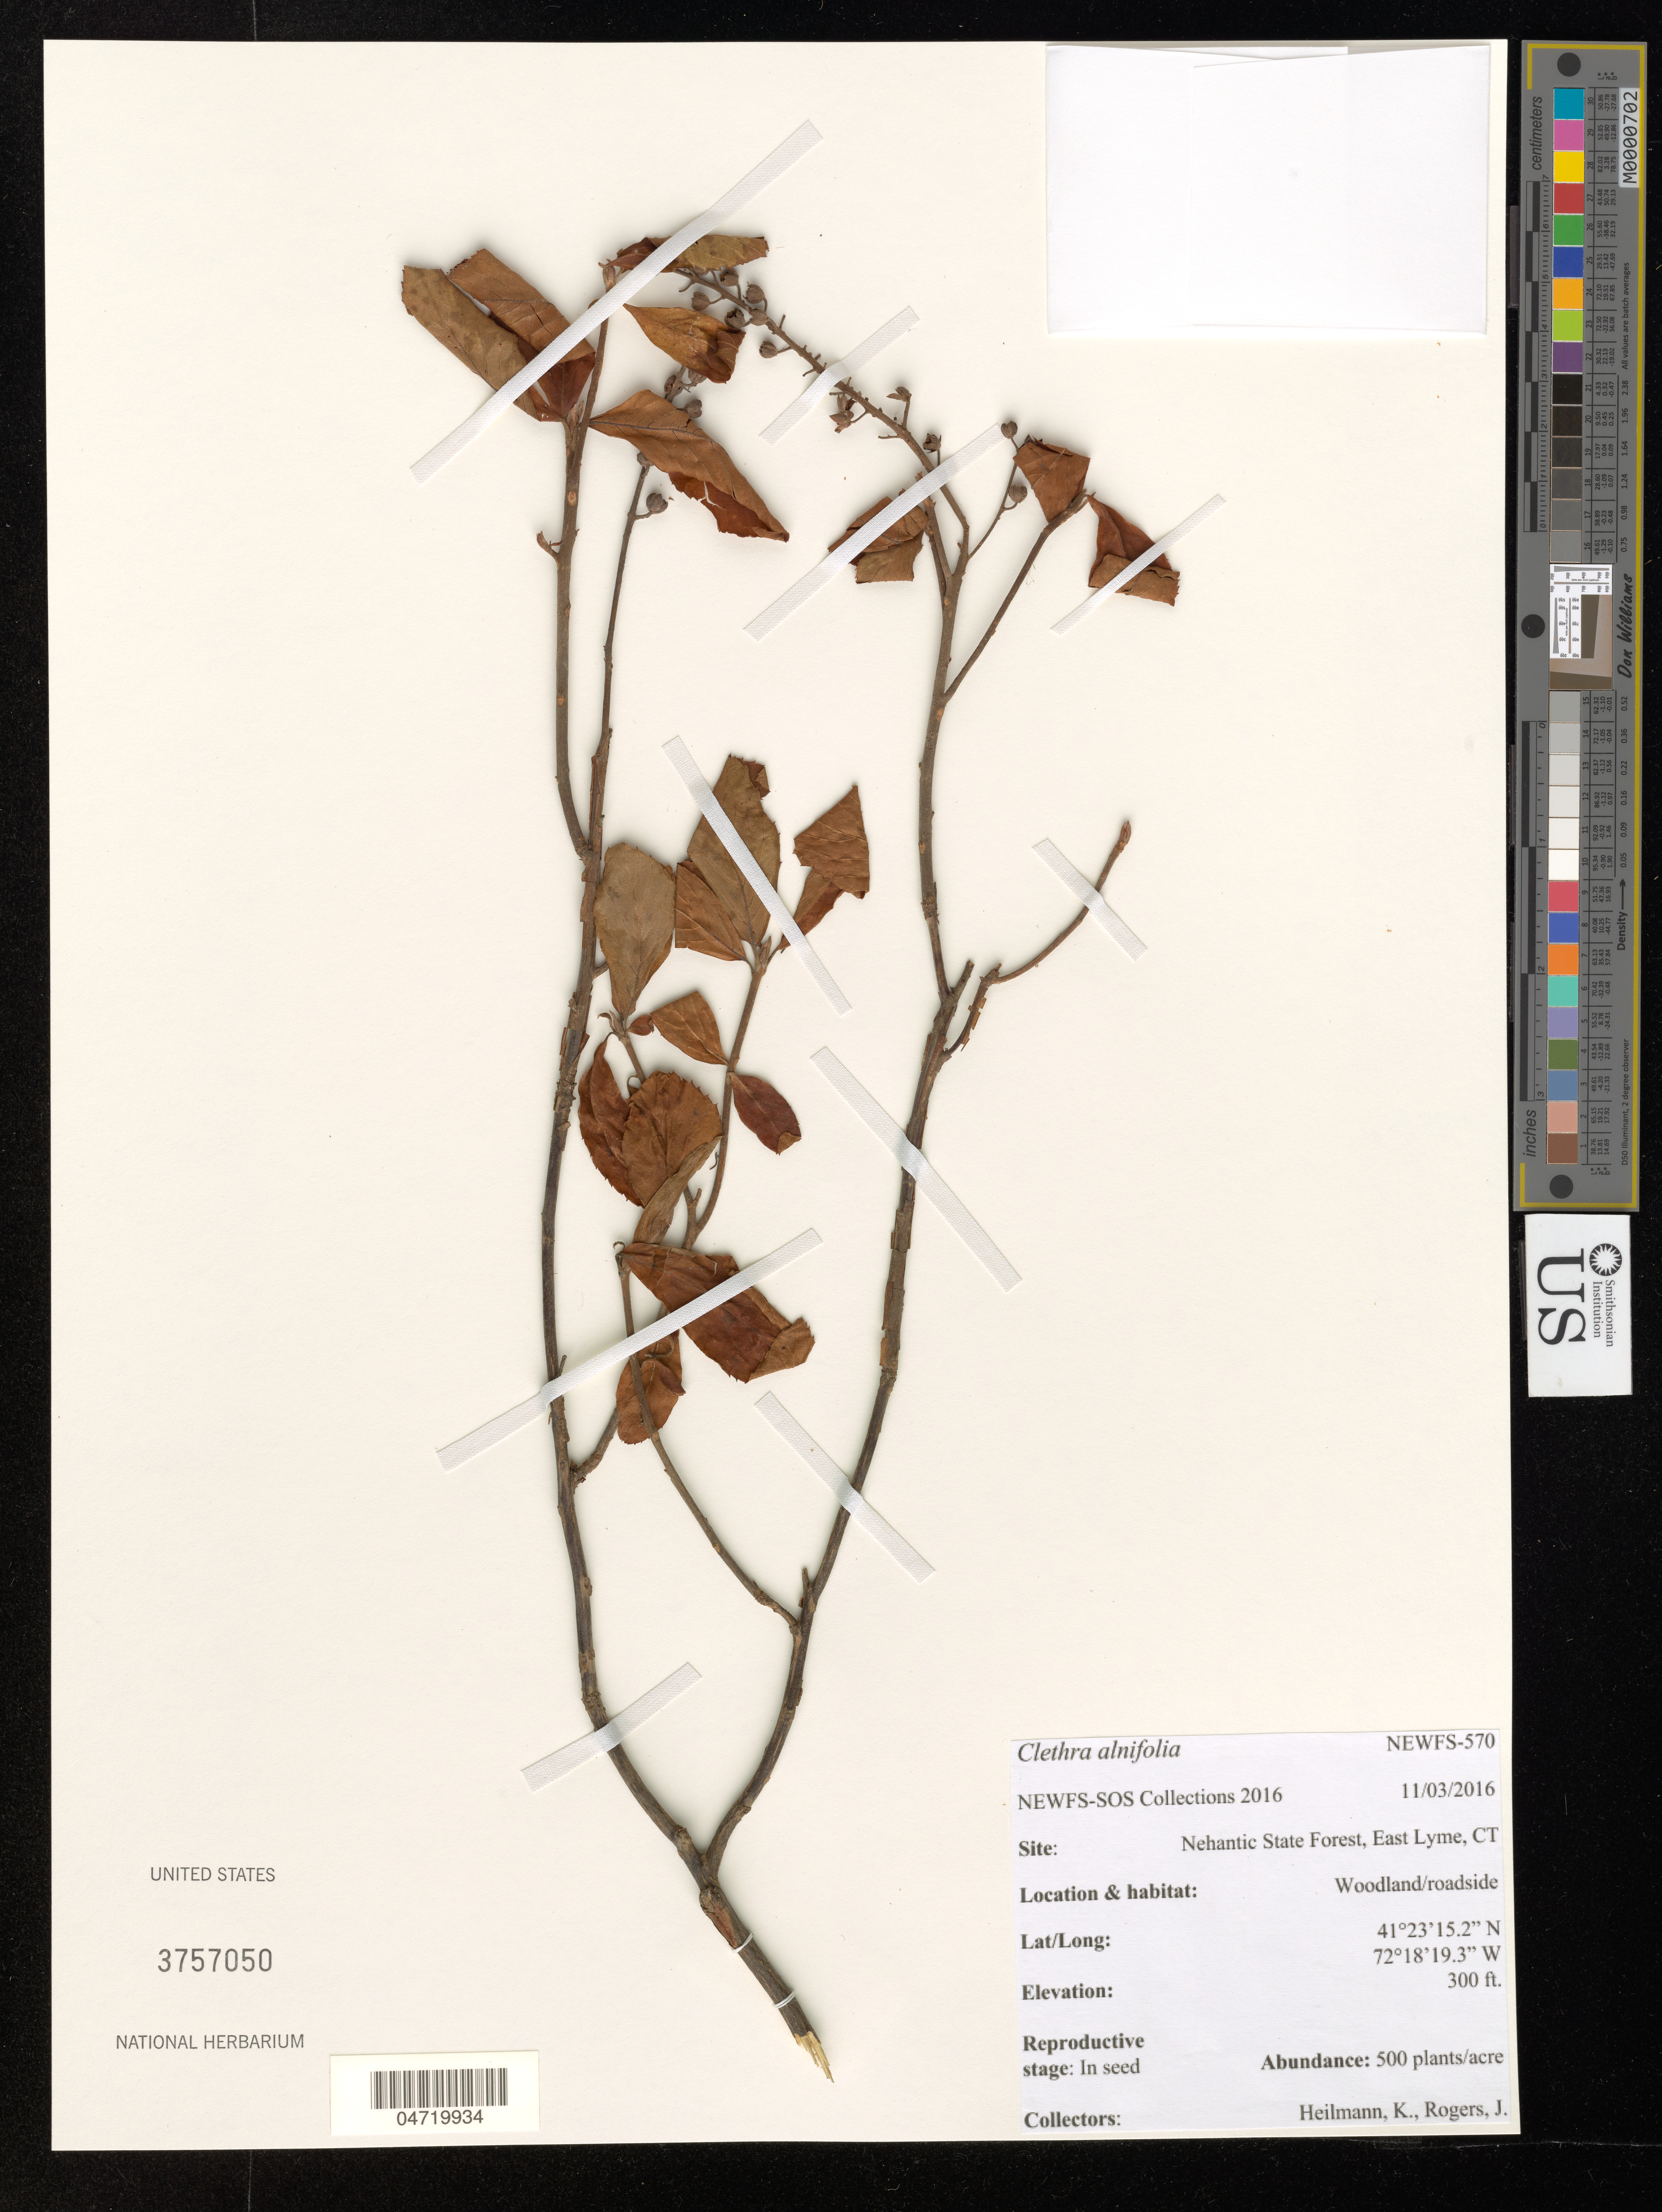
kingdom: Plantae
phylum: Tracheophyta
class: Magnoliopsida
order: Ericales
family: Clethraceae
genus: Clethra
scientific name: Clethra alnifolia sensu Blanco non L.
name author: (L.) Blanco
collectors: K. Heilmann & J. Rogers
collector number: NEWFS-570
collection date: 2016-11-03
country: United States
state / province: Connecticut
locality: Nehantic State Forest, East Lyme, CT.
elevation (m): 91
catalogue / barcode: US 3757050